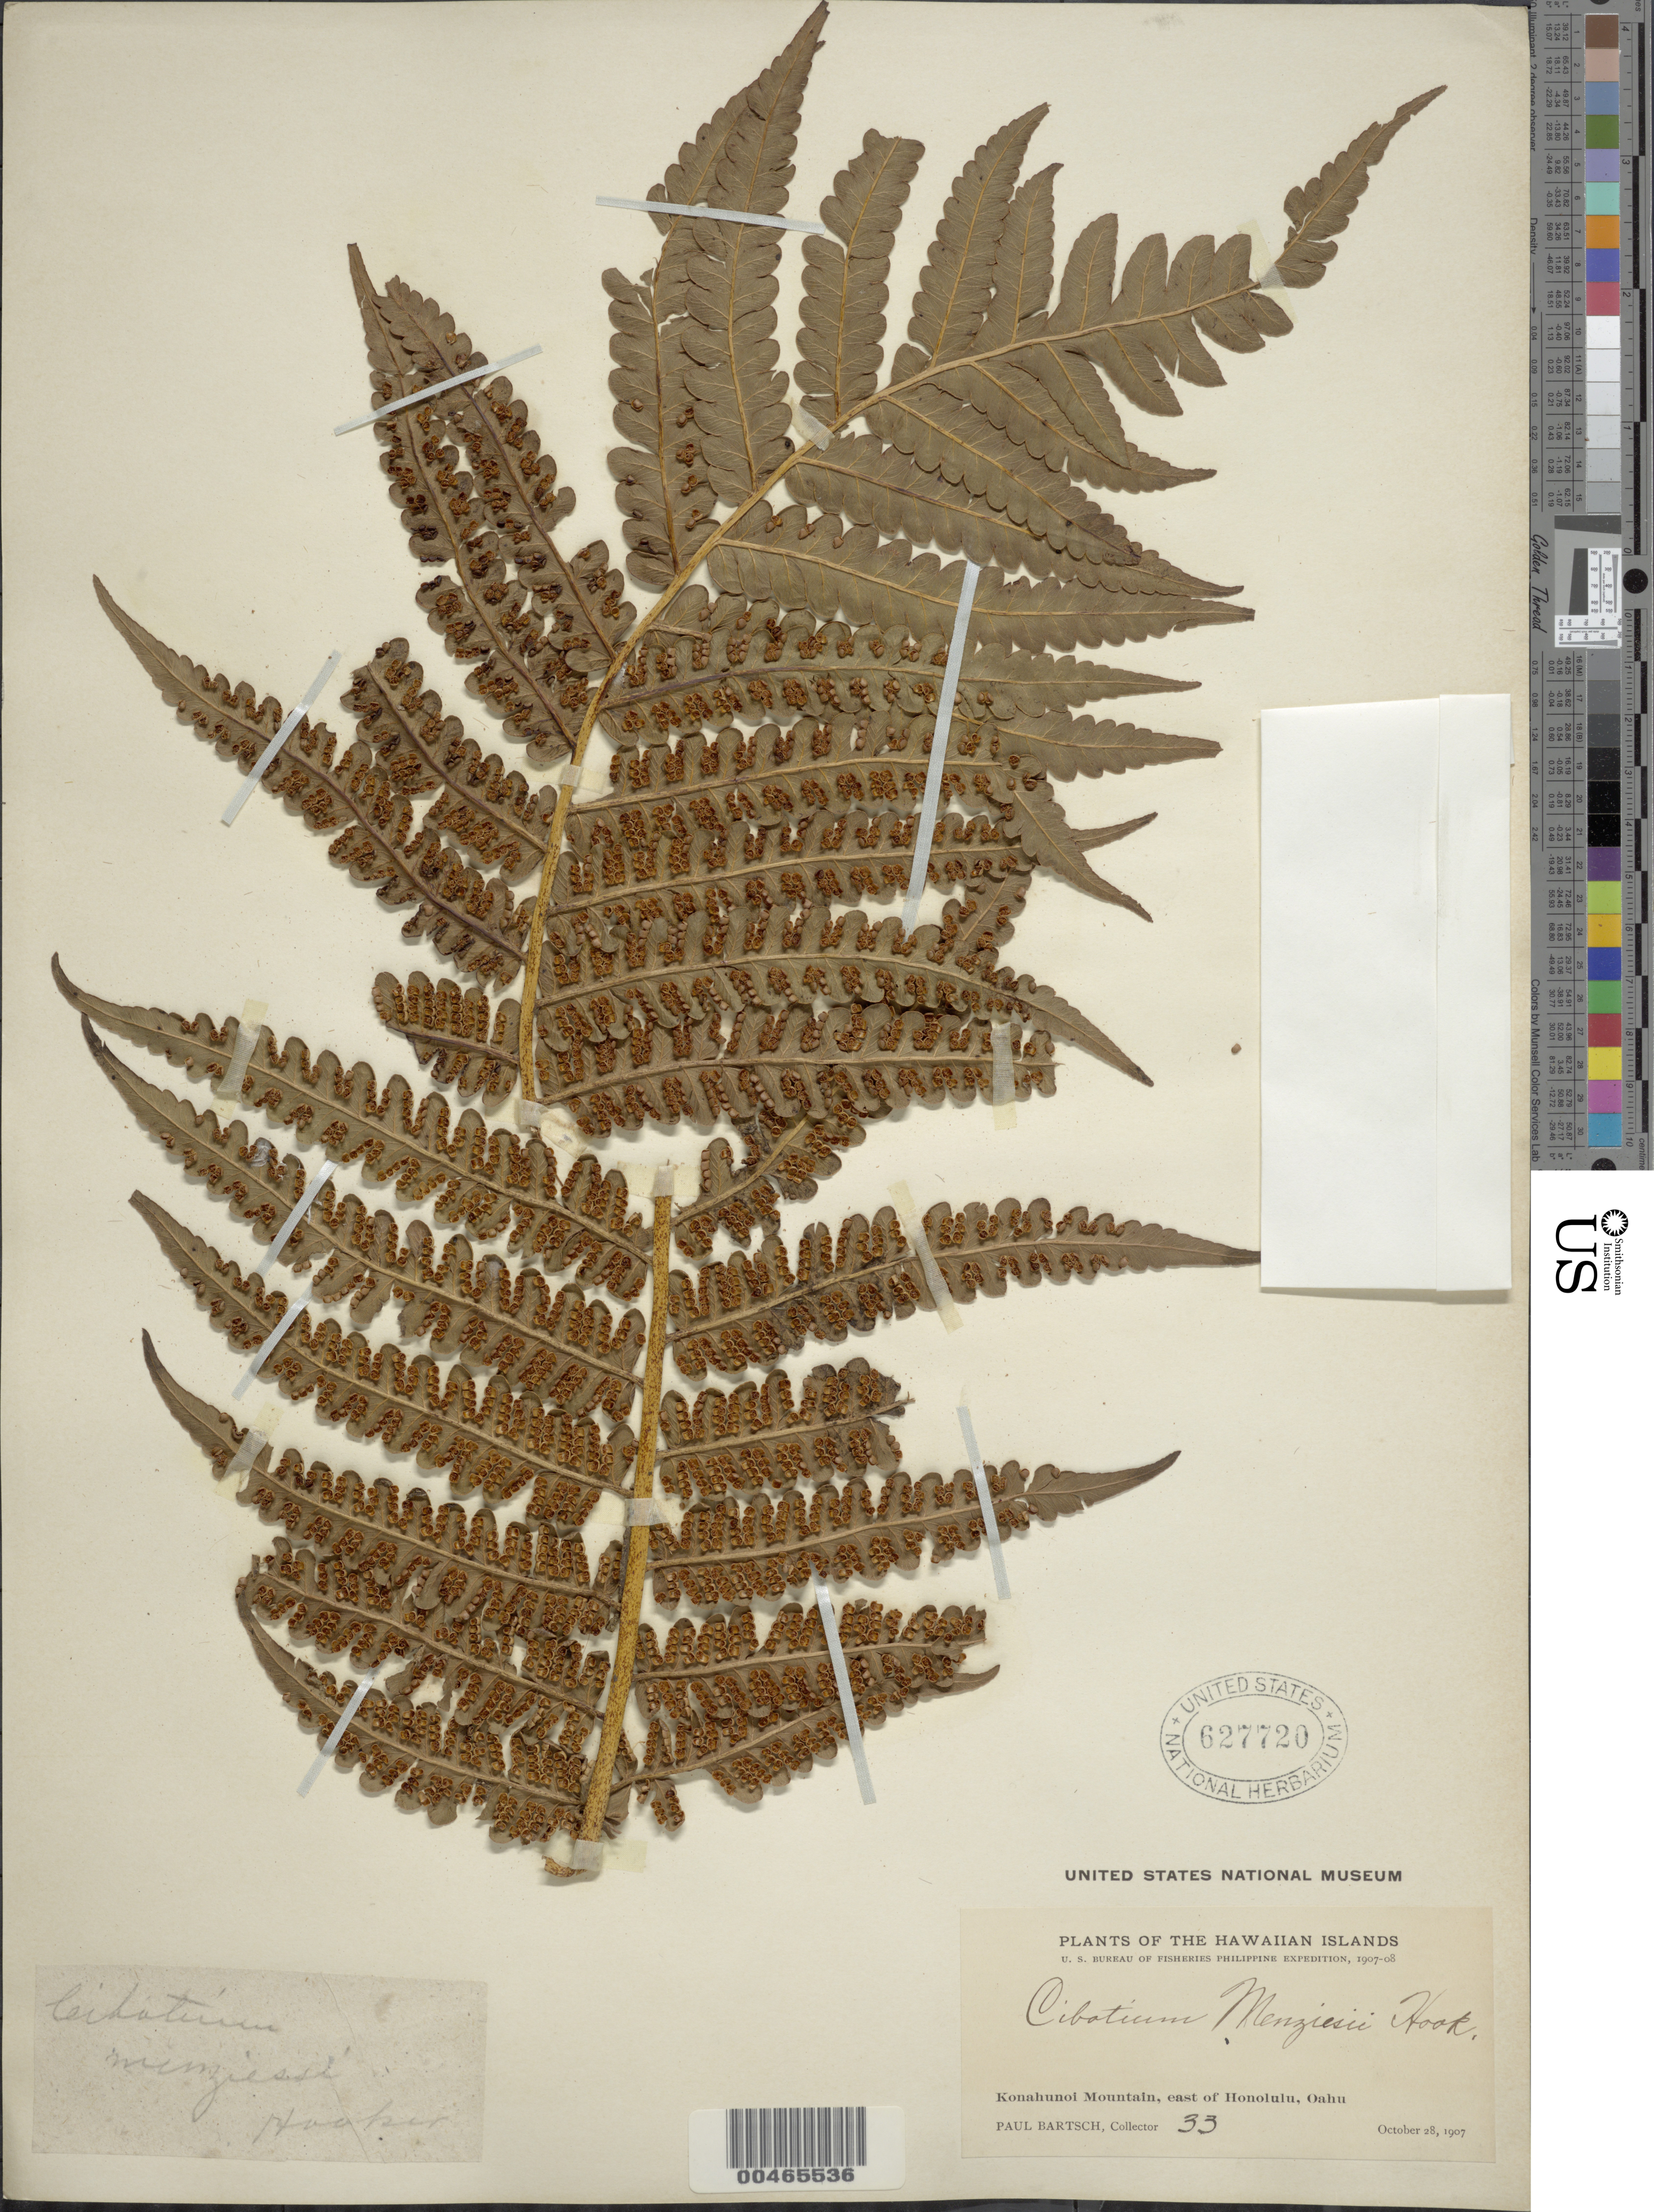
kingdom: Plantae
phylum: Tracheophyta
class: Polypodiopsida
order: Cyatheales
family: Cibotiaceae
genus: Cibotium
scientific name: Cibotium menziesii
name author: Hook.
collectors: P. Bartsch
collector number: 33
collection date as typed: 28 Oct 1907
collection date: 1907-10-28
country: United States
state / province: Hawaii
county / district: Honolulu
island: Oahu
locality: Konahunoi Mt., E of Honolulu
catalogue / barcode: US 627720